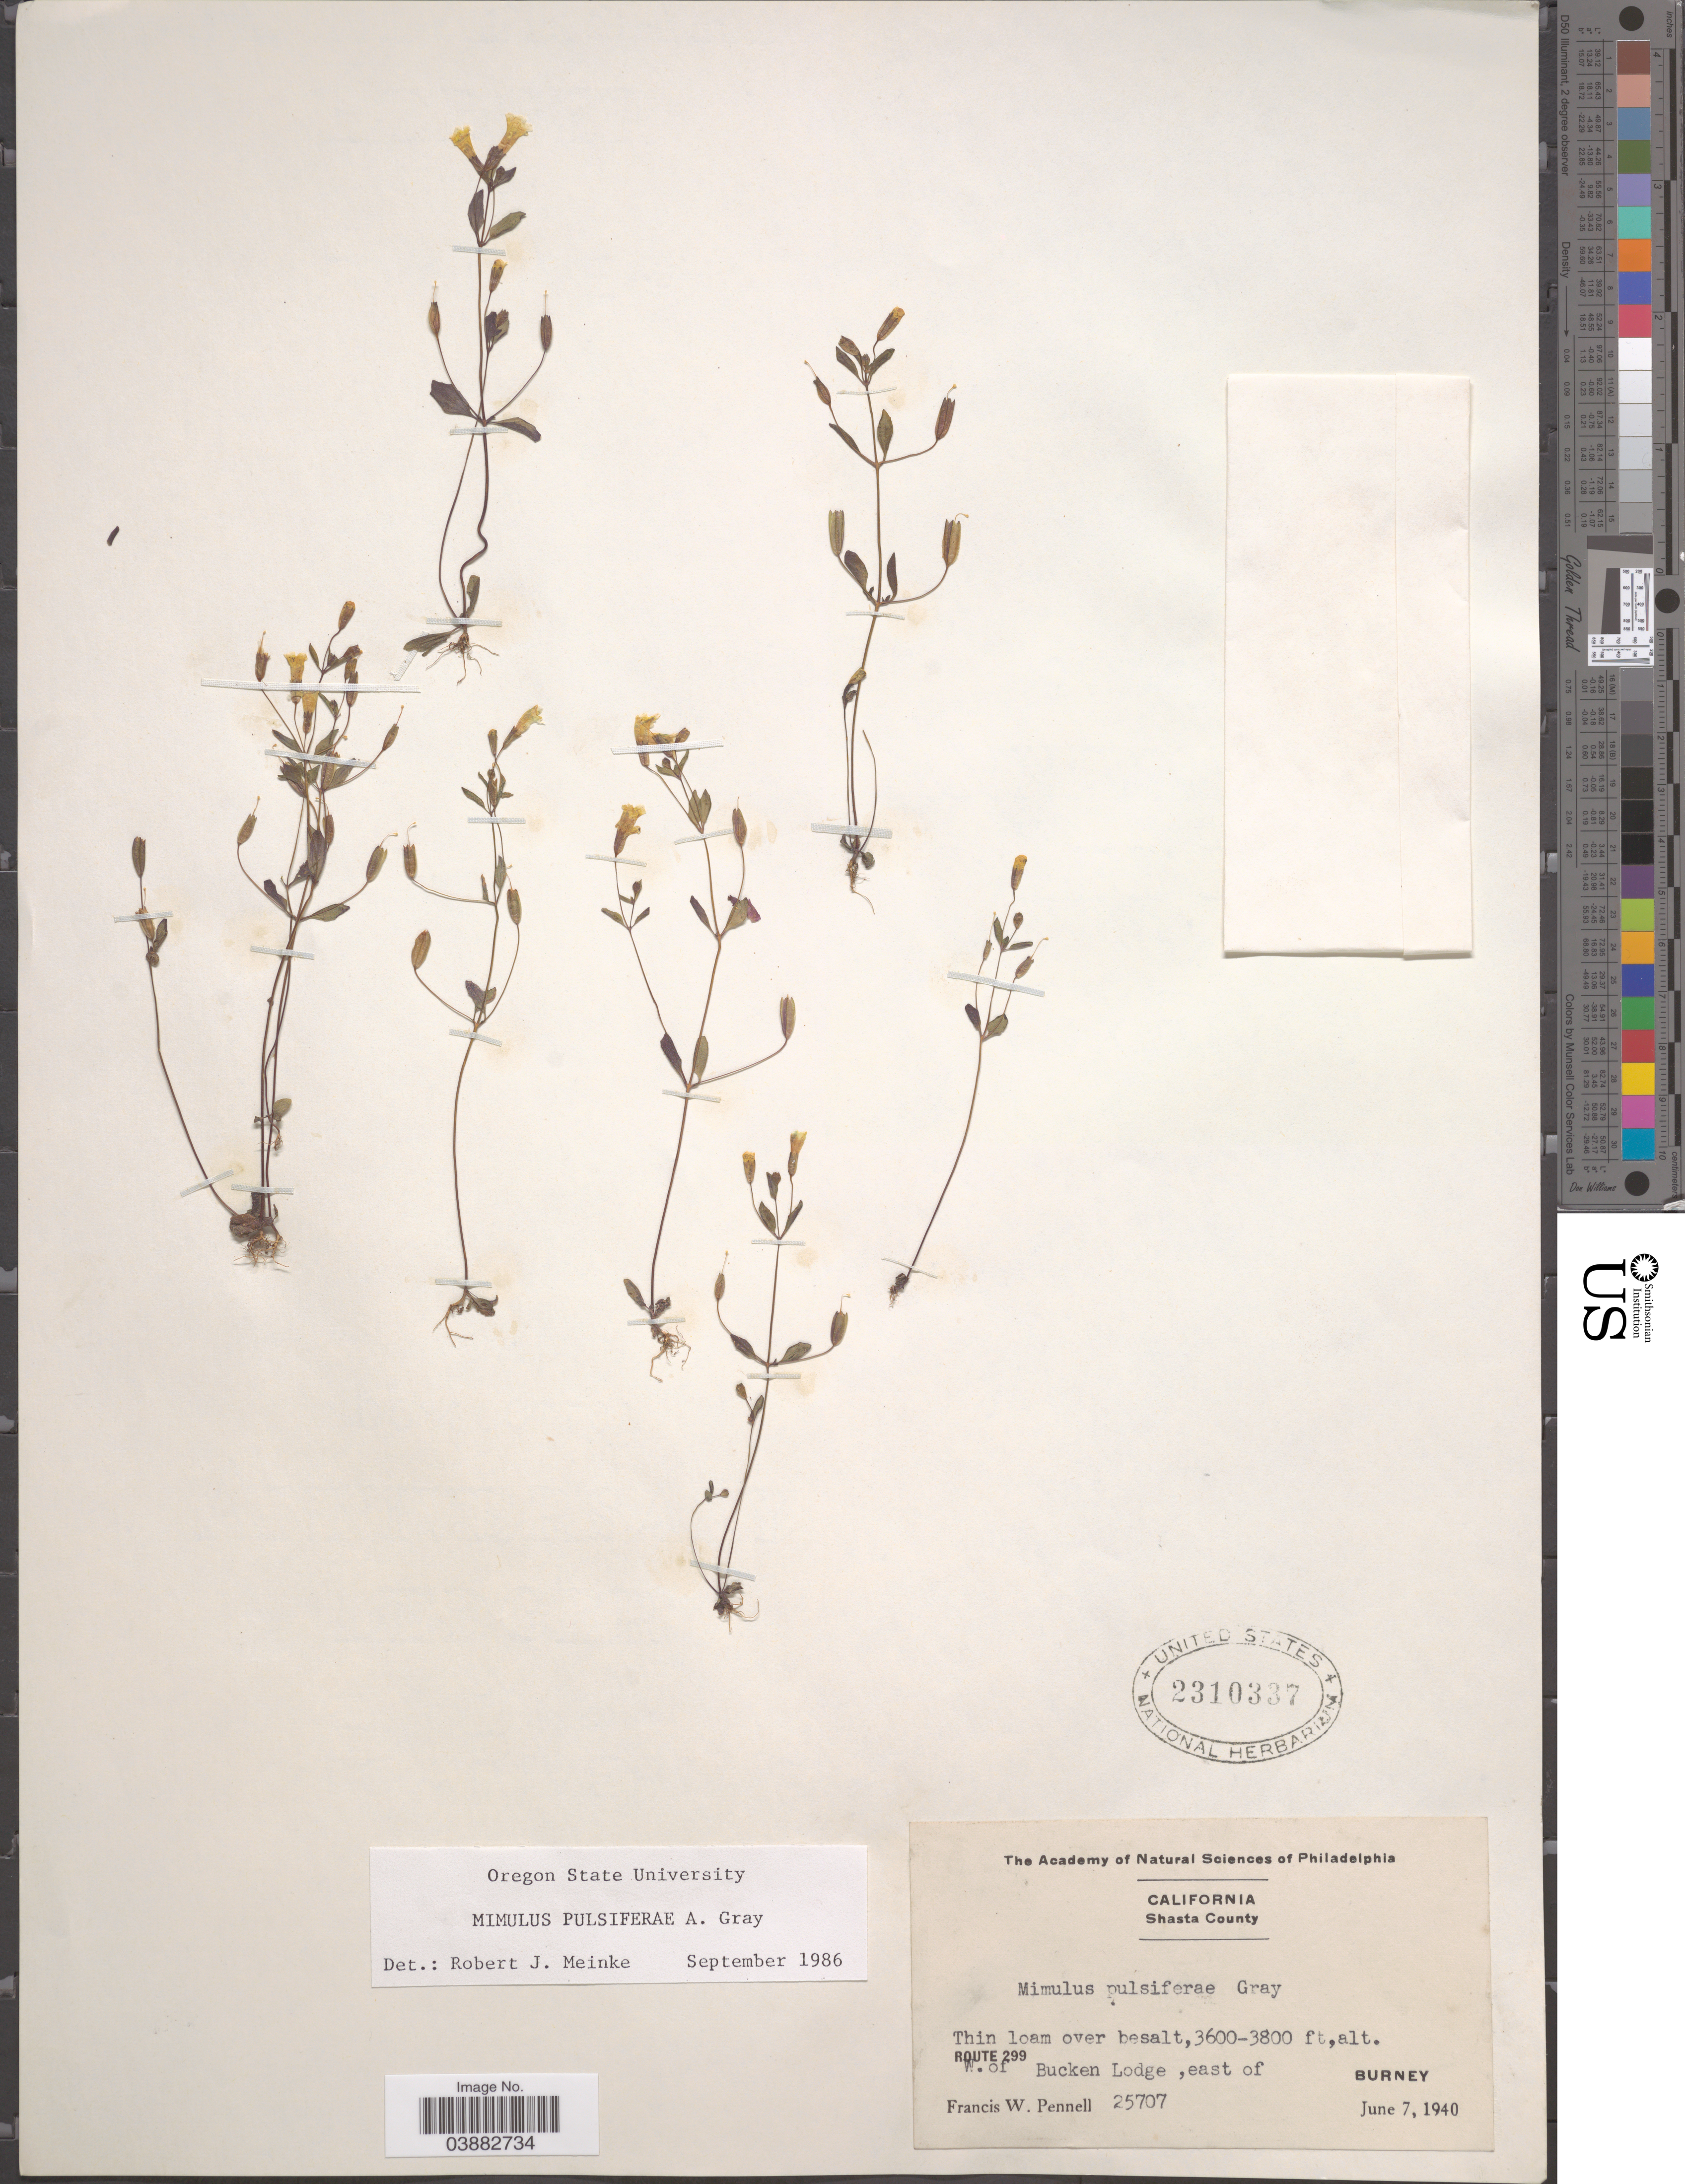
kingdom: Plantae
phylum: Tracheophyta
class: Magnoliopsida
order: Lamiales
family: Phrymaceae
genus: Mimulus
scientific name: Mimulus pulsiferae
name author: A. Gray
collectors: F. W. Pennell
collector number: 25707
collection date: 1940-06-07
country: United States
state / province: California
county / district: Shasta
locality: Shasta County. Route 299. W. of Bucken Lodge, east of Burney.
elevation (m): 1097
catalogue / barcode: US 2310337